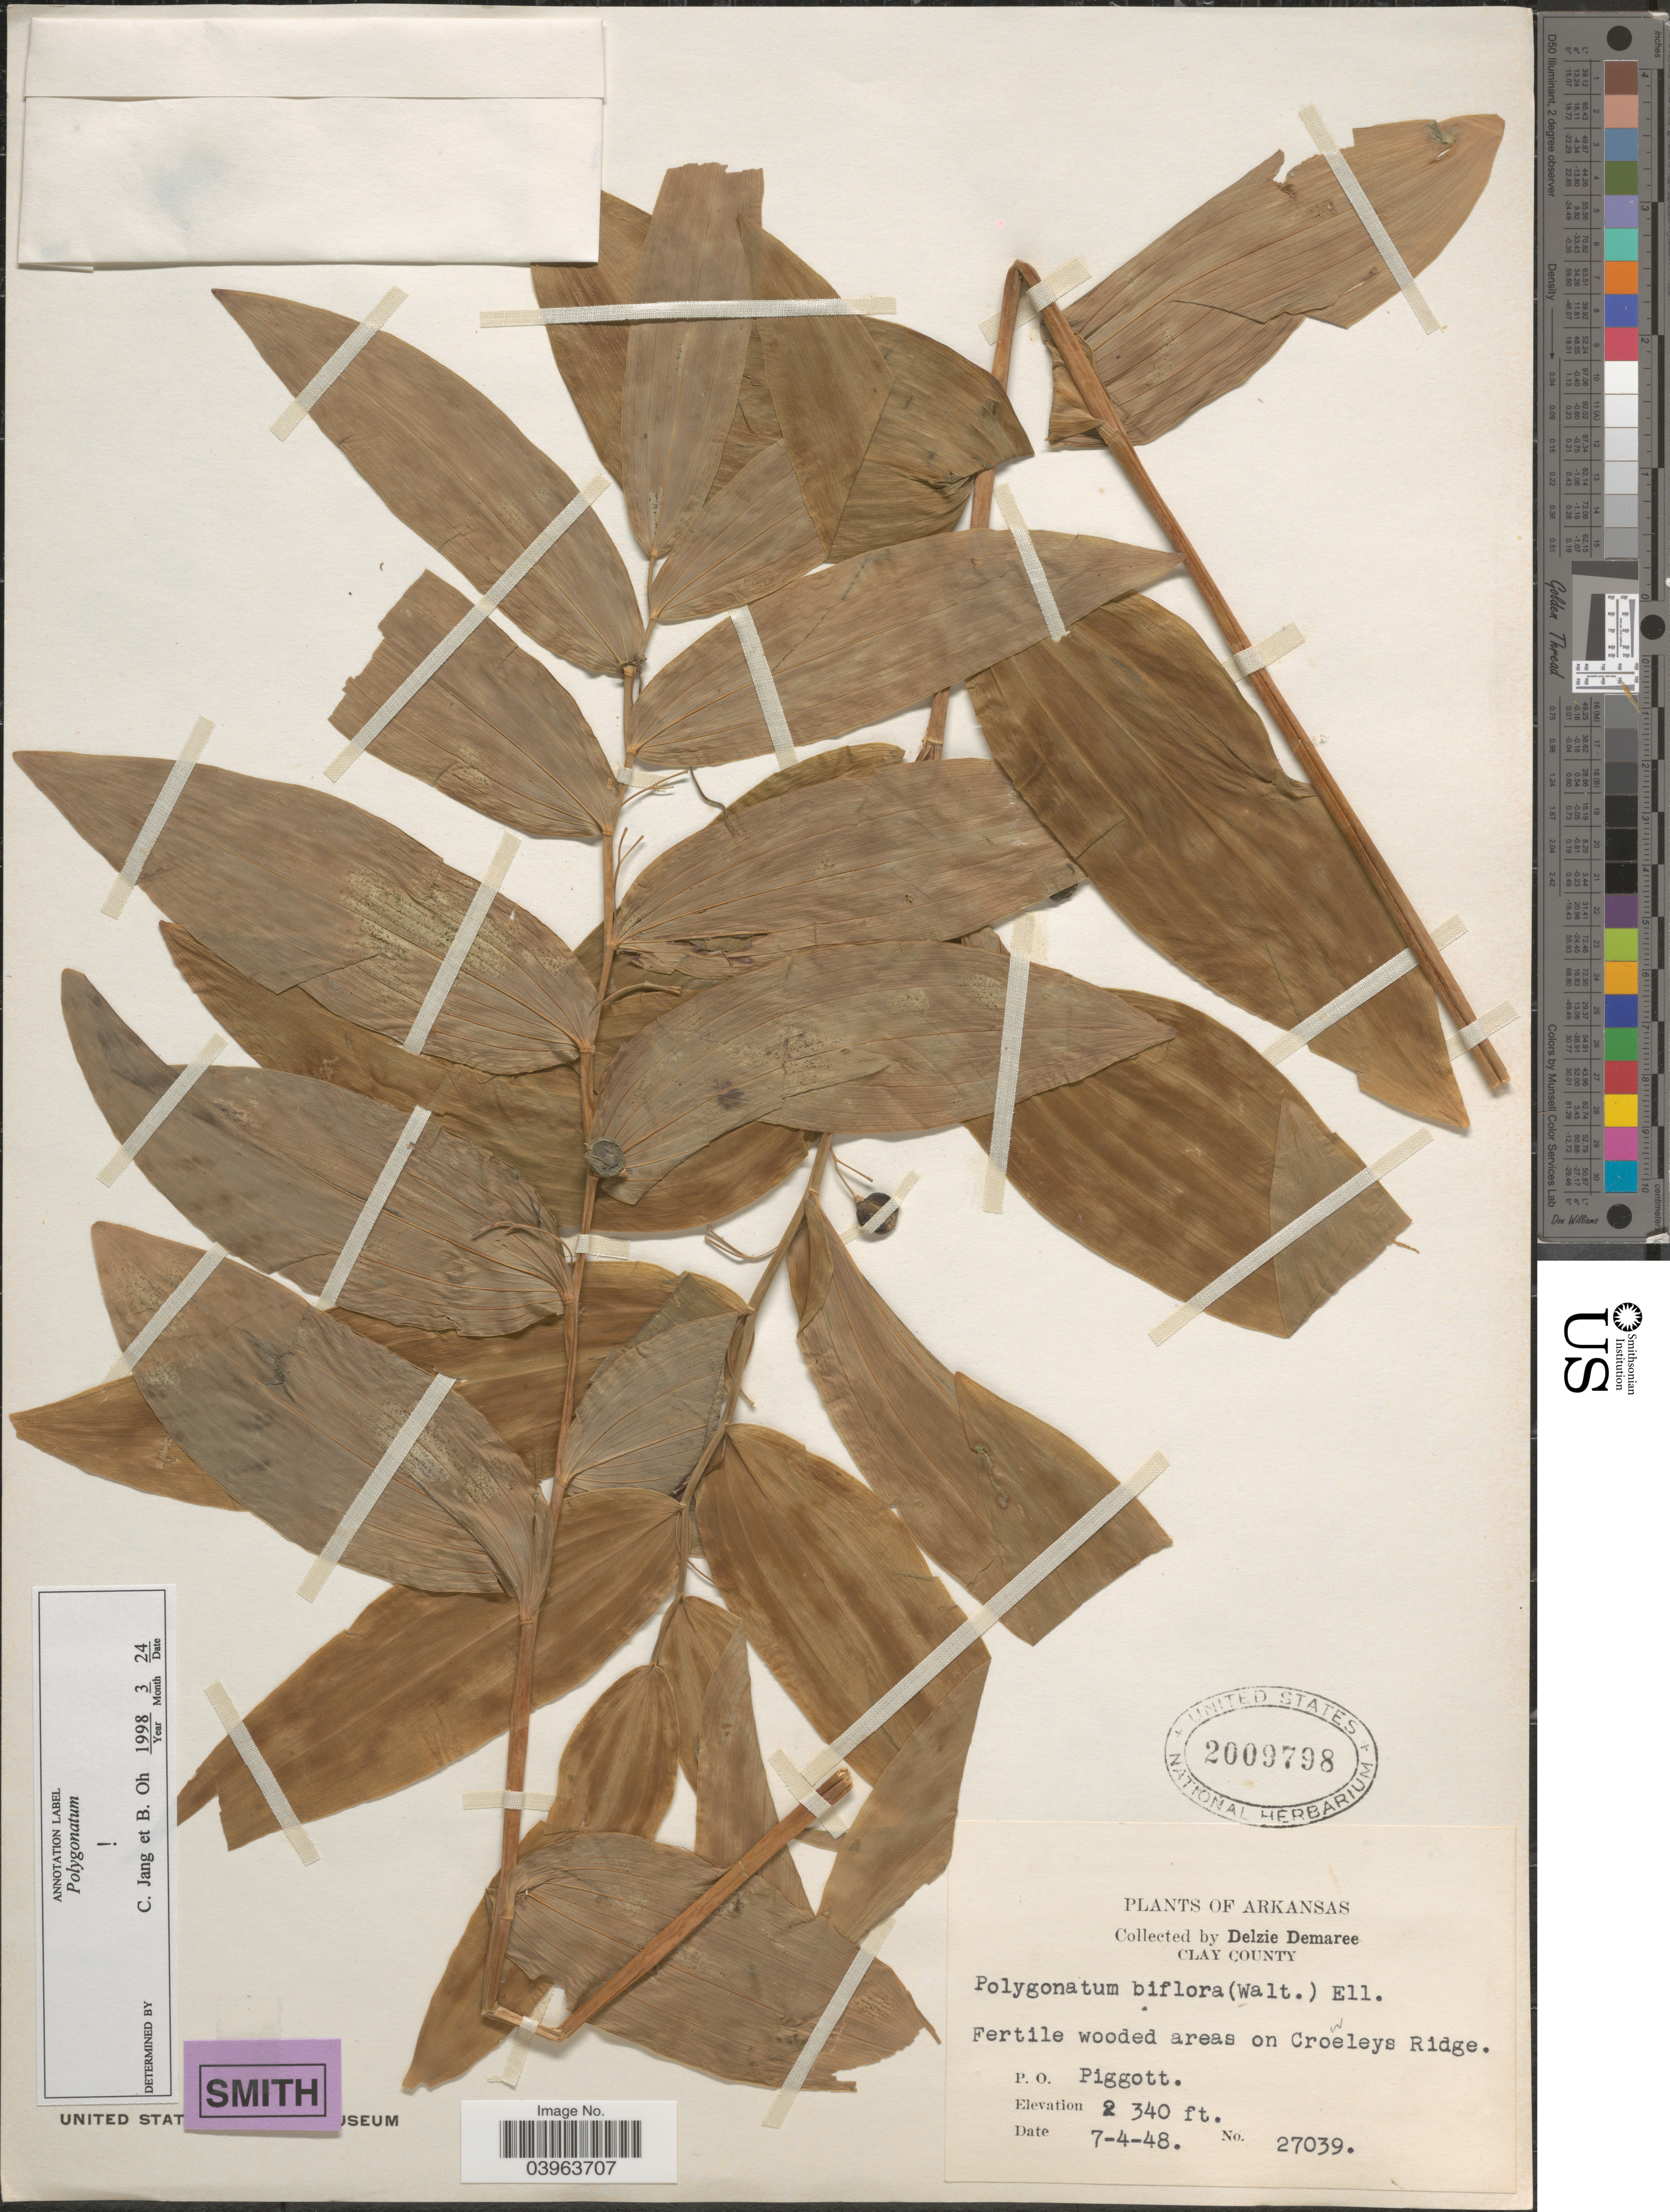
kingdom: Plantae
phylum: Tracheophyta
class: Liliopsida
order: Asparagales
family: Asparagaceae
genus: Polygonatum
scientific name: Polygonatum biflorum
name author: (Walter) Elliott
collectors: D. Demaree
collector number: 27039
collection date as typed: Transcribed d/m/y: 4/7/48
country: United States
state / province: Arkansas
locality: Clay County. Fertile wooded areas on Croeleys Ridge. P. O. Piggott.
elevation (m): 713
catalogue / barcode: US 2009798